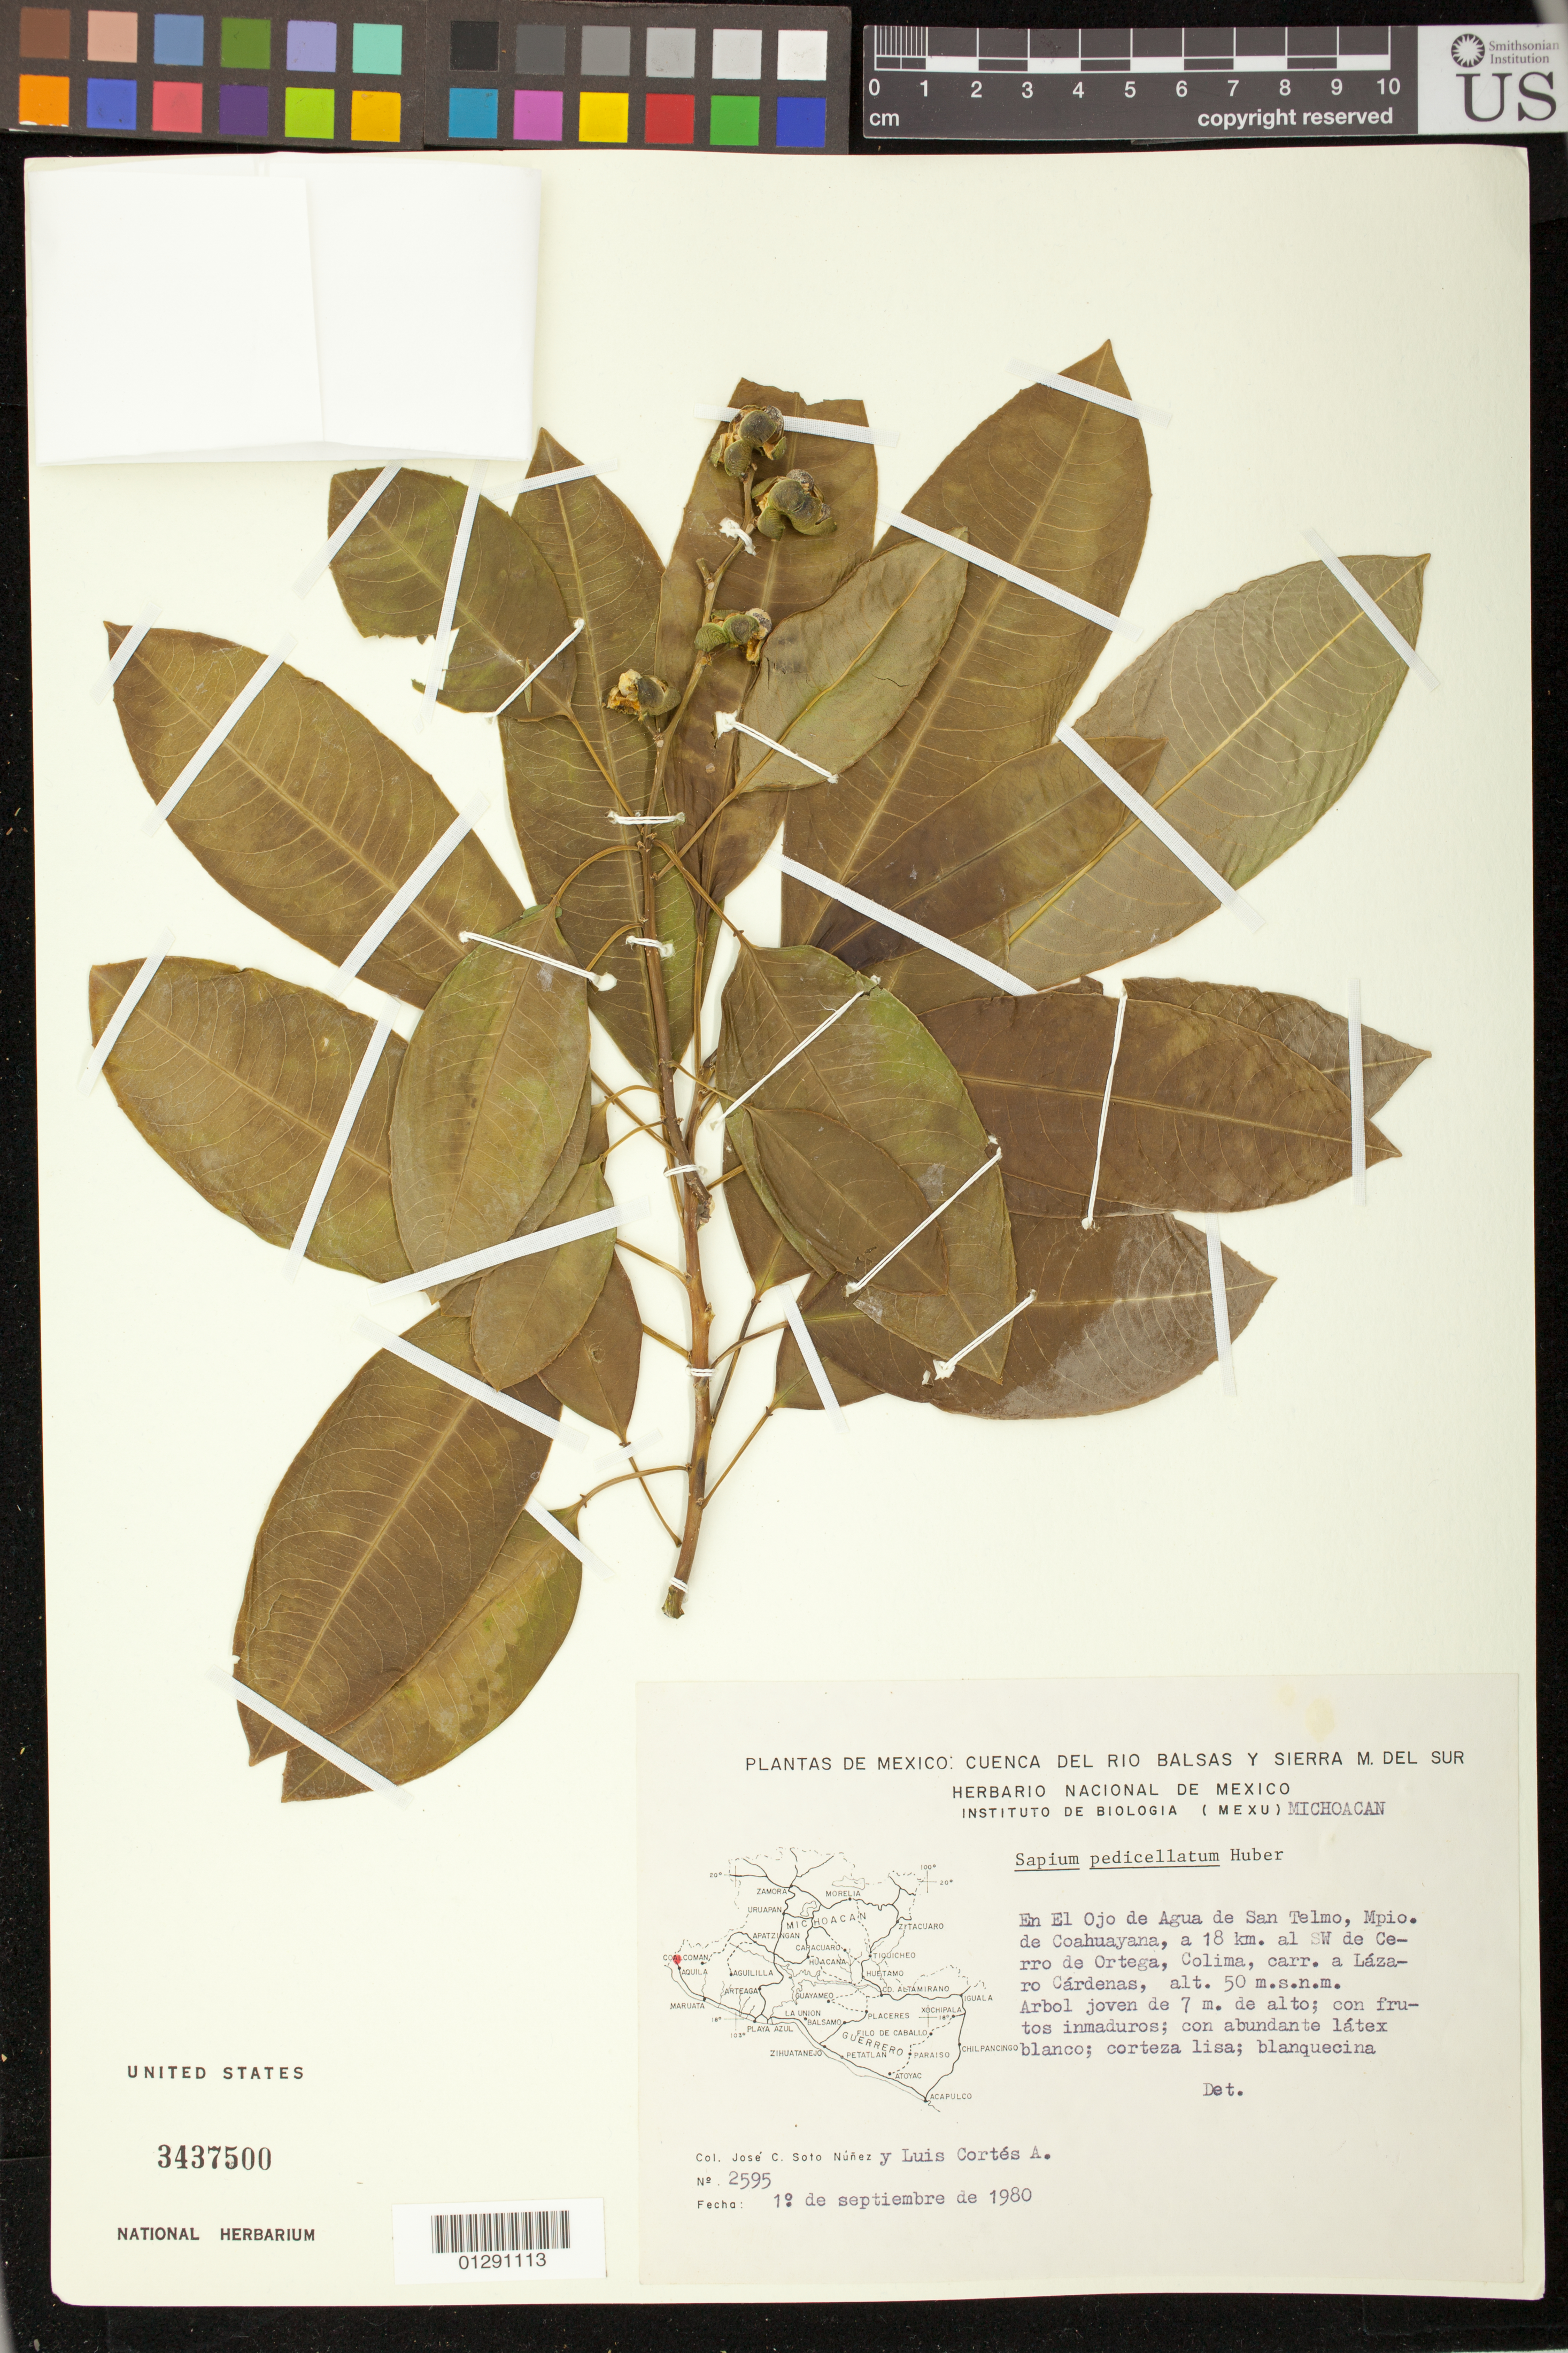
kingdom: Plantae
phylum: Tracheophyta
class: Magnoliopsida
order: Malpighiales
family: Euphorbiaceae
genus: Sapium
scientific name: Sapium pedicellatum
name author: Huber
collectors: S. Nuñez & L. Cortéz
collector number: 2595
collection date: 1980-09-01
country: Mexico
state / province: Michoacan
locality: En El Ojo de Qgua de San Telmo, Mpio. de Coahuayana, a 18 km. al SW de Cerro de Ortega, Colima, carr. a Lazaro Cardenas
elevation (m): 50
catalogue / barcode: US 3437500